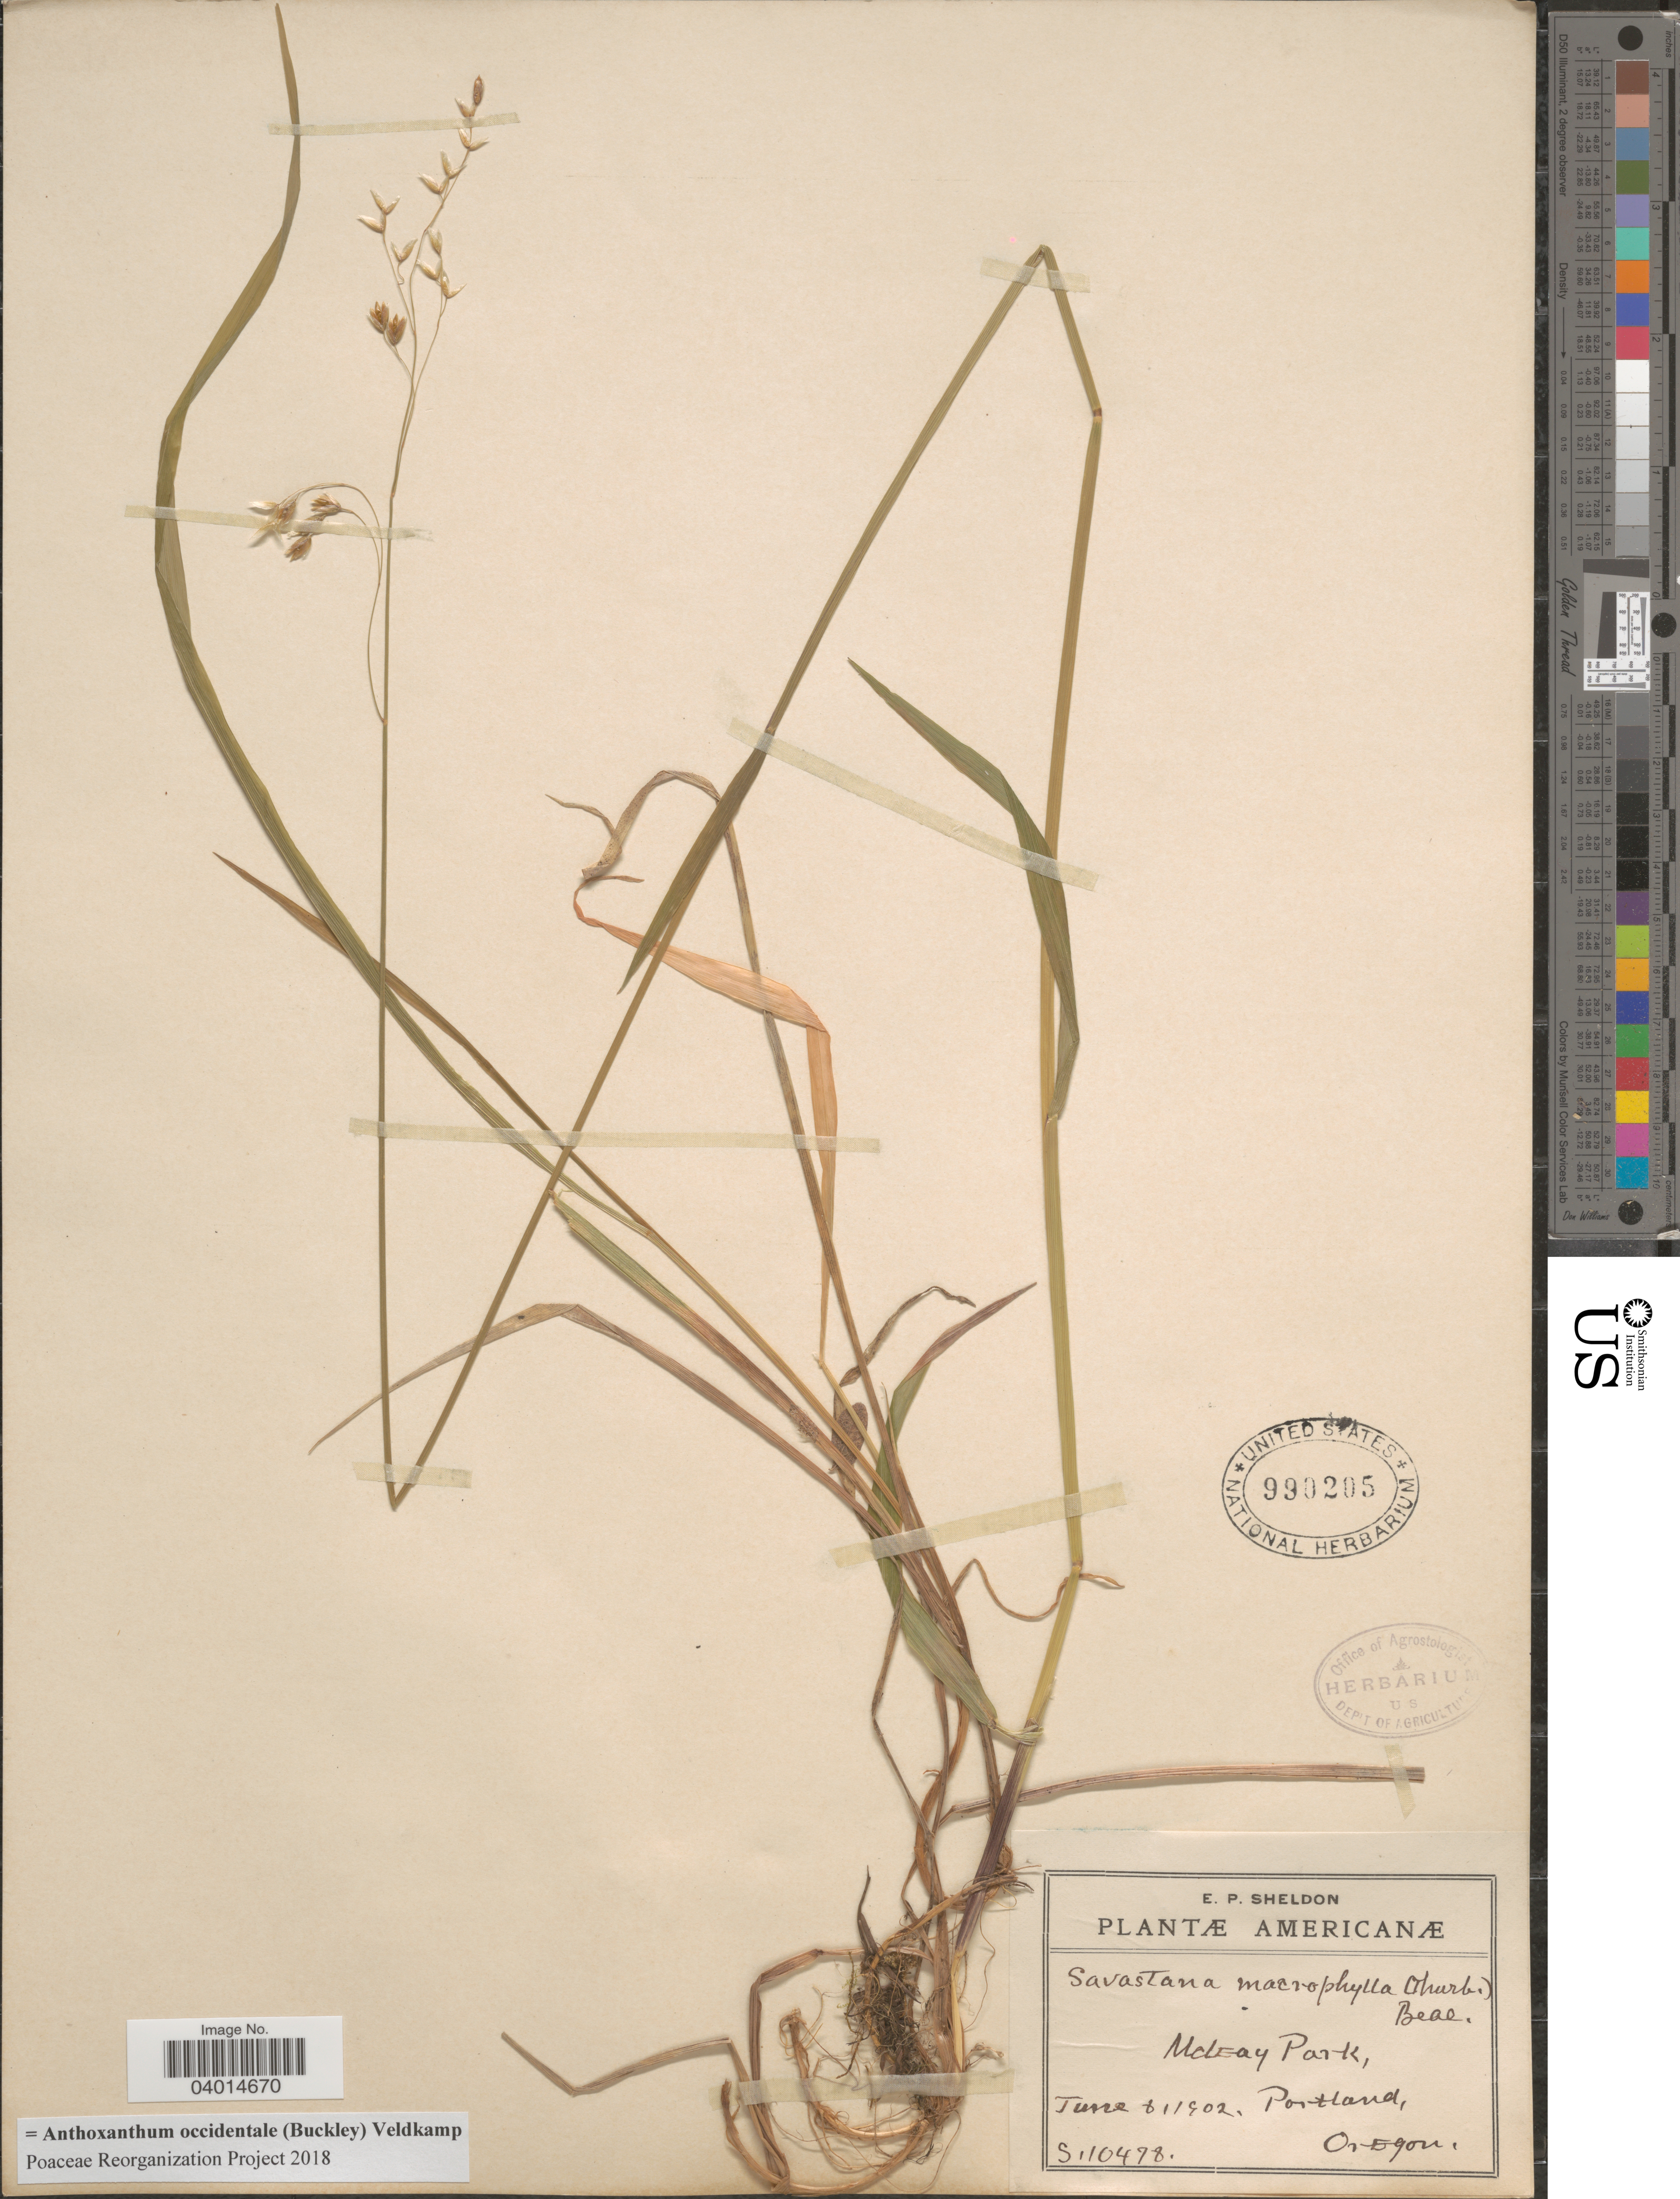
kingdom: Plantae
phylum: Tracheophyta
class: Liliopsida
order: Poales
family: Poaceae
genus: Anthoxanthum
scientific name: Anthoxanthum occidentale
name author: (Buckley) Veldkamp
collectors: E. P. Sheldon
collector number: S10478*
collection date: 1902-06-06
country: United States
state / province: Oregon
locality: McLeay Park, Portland.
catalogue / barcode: US 990205